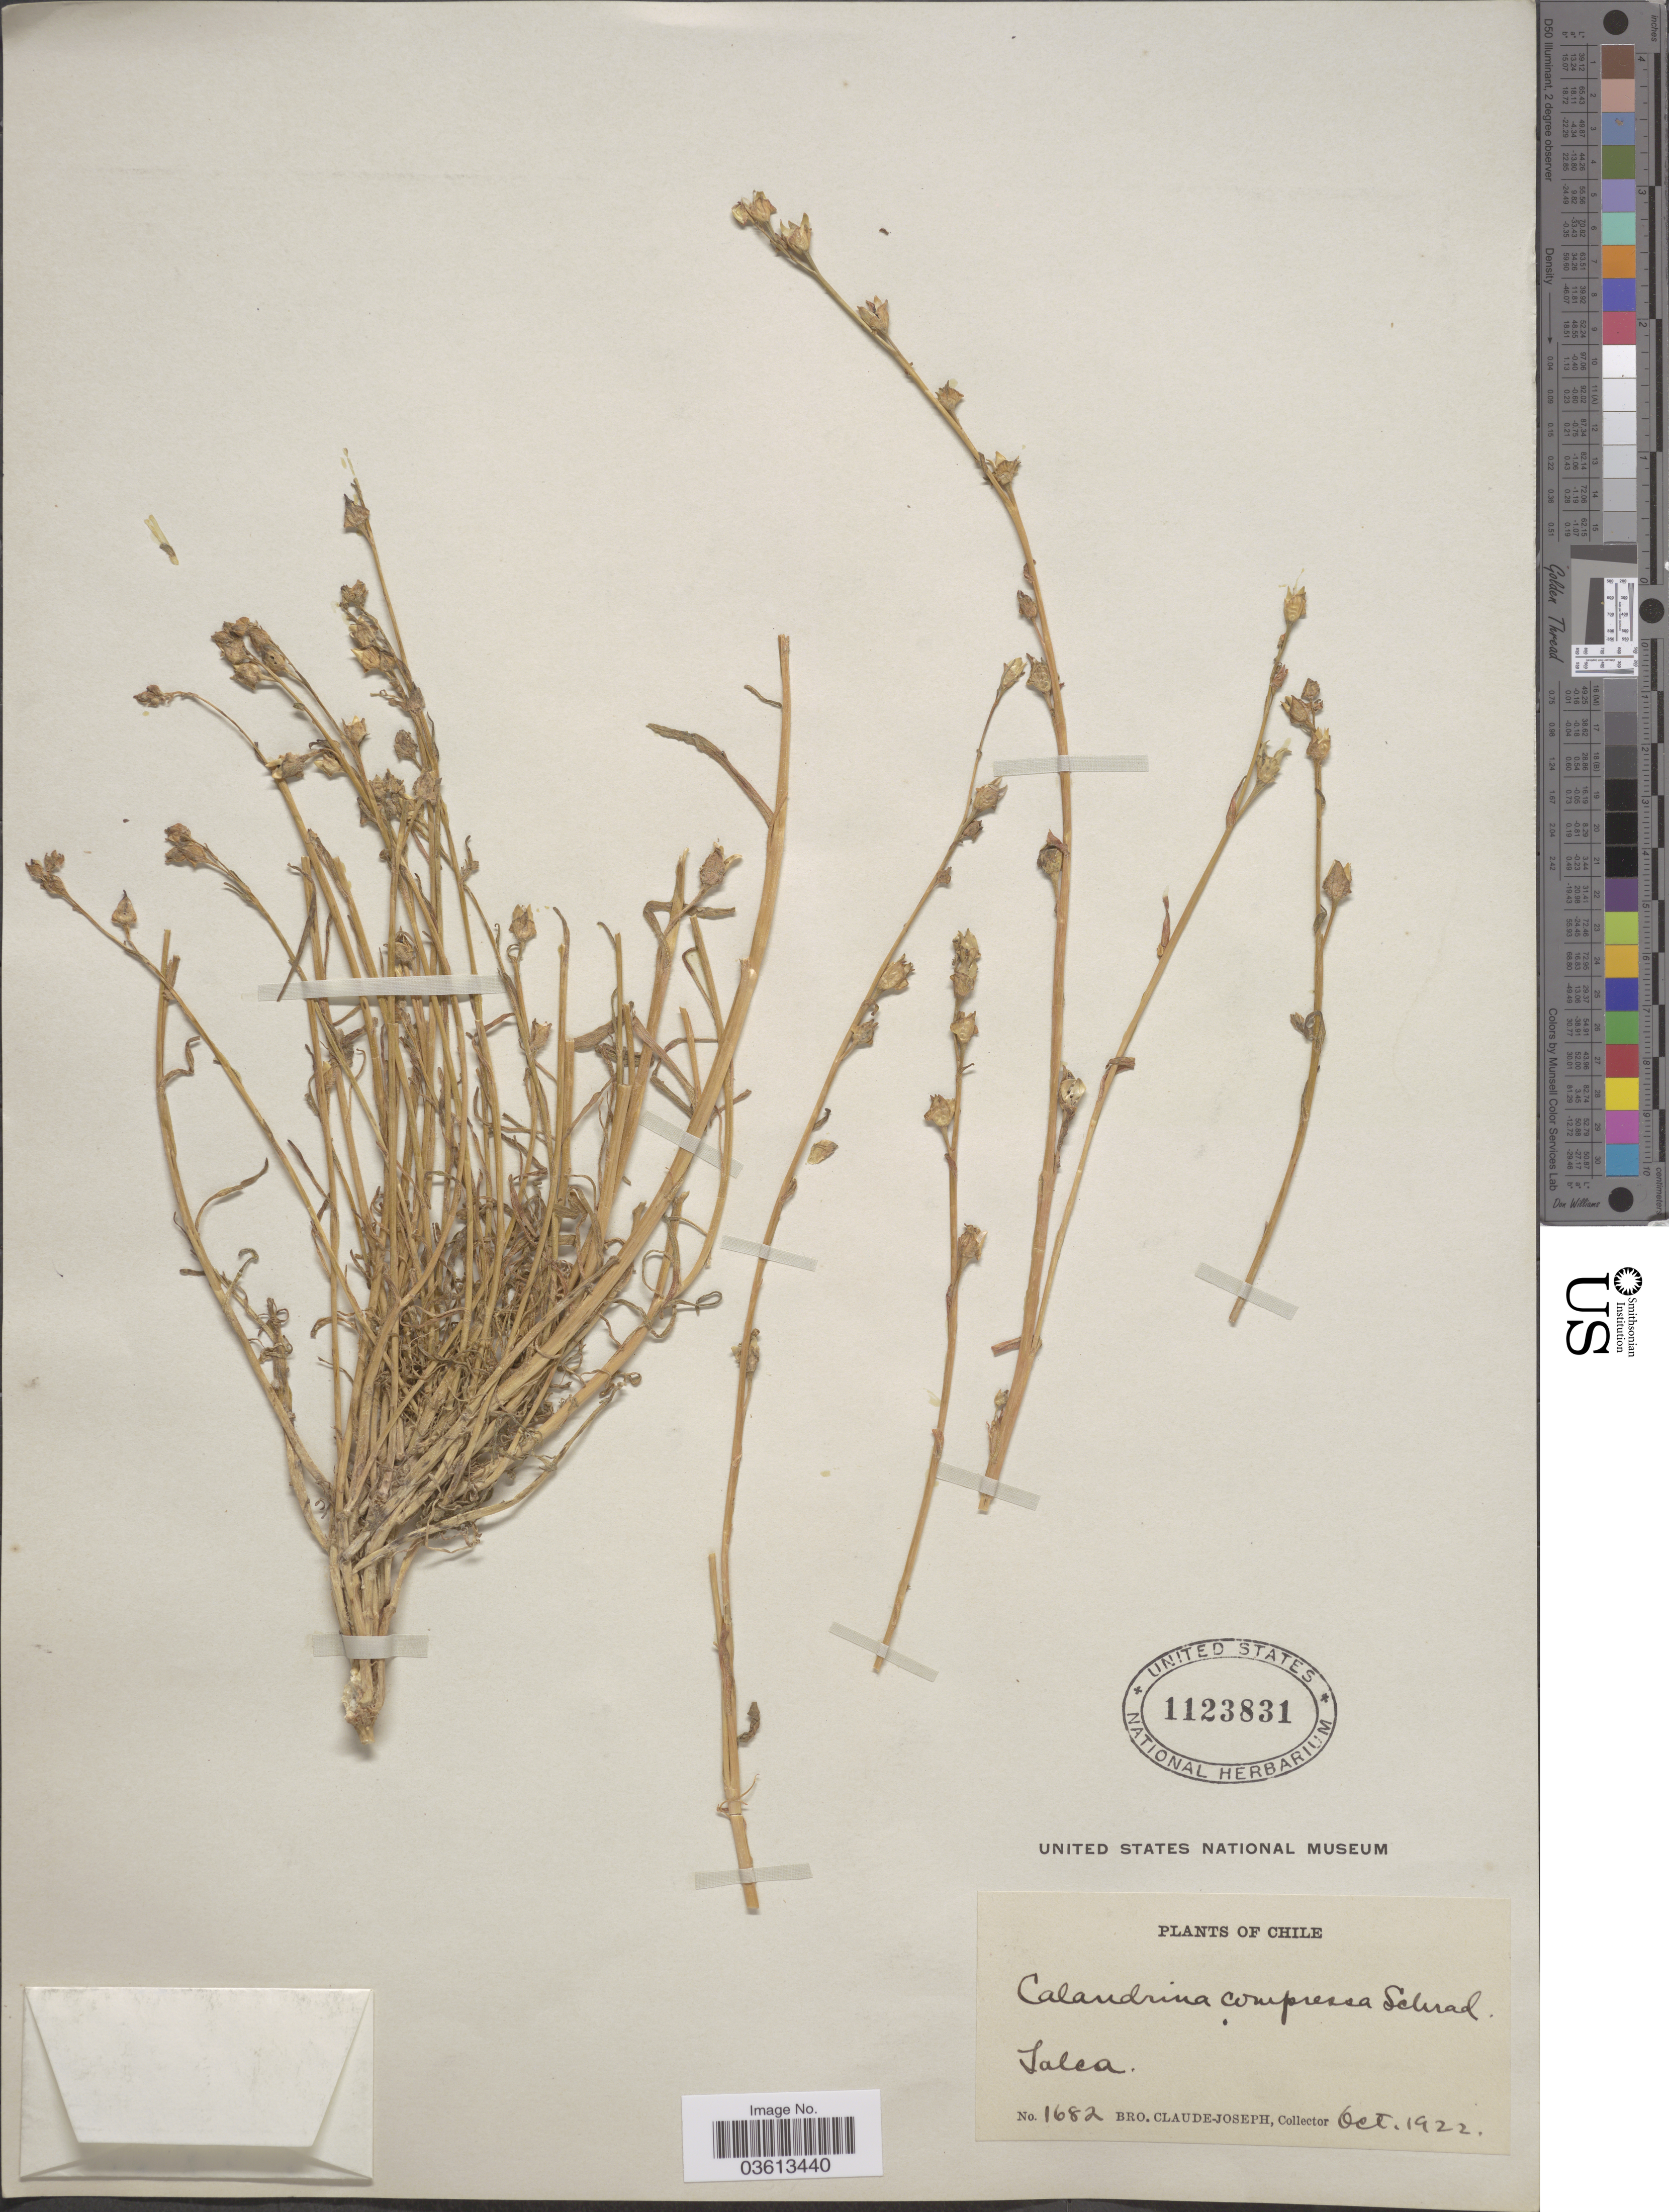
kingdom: Plantae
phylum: Tracheophyta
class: Magnoliopsida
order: Caryophyllales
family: Montiaceae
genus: Calandrinia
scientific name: Calandrinia ciliata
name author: (Ruiz & Pav.) DC.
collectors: Bro. Claude-Joseph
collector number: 1682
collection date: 1922-10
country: Chile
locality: Talca.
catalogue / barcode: US 1123831